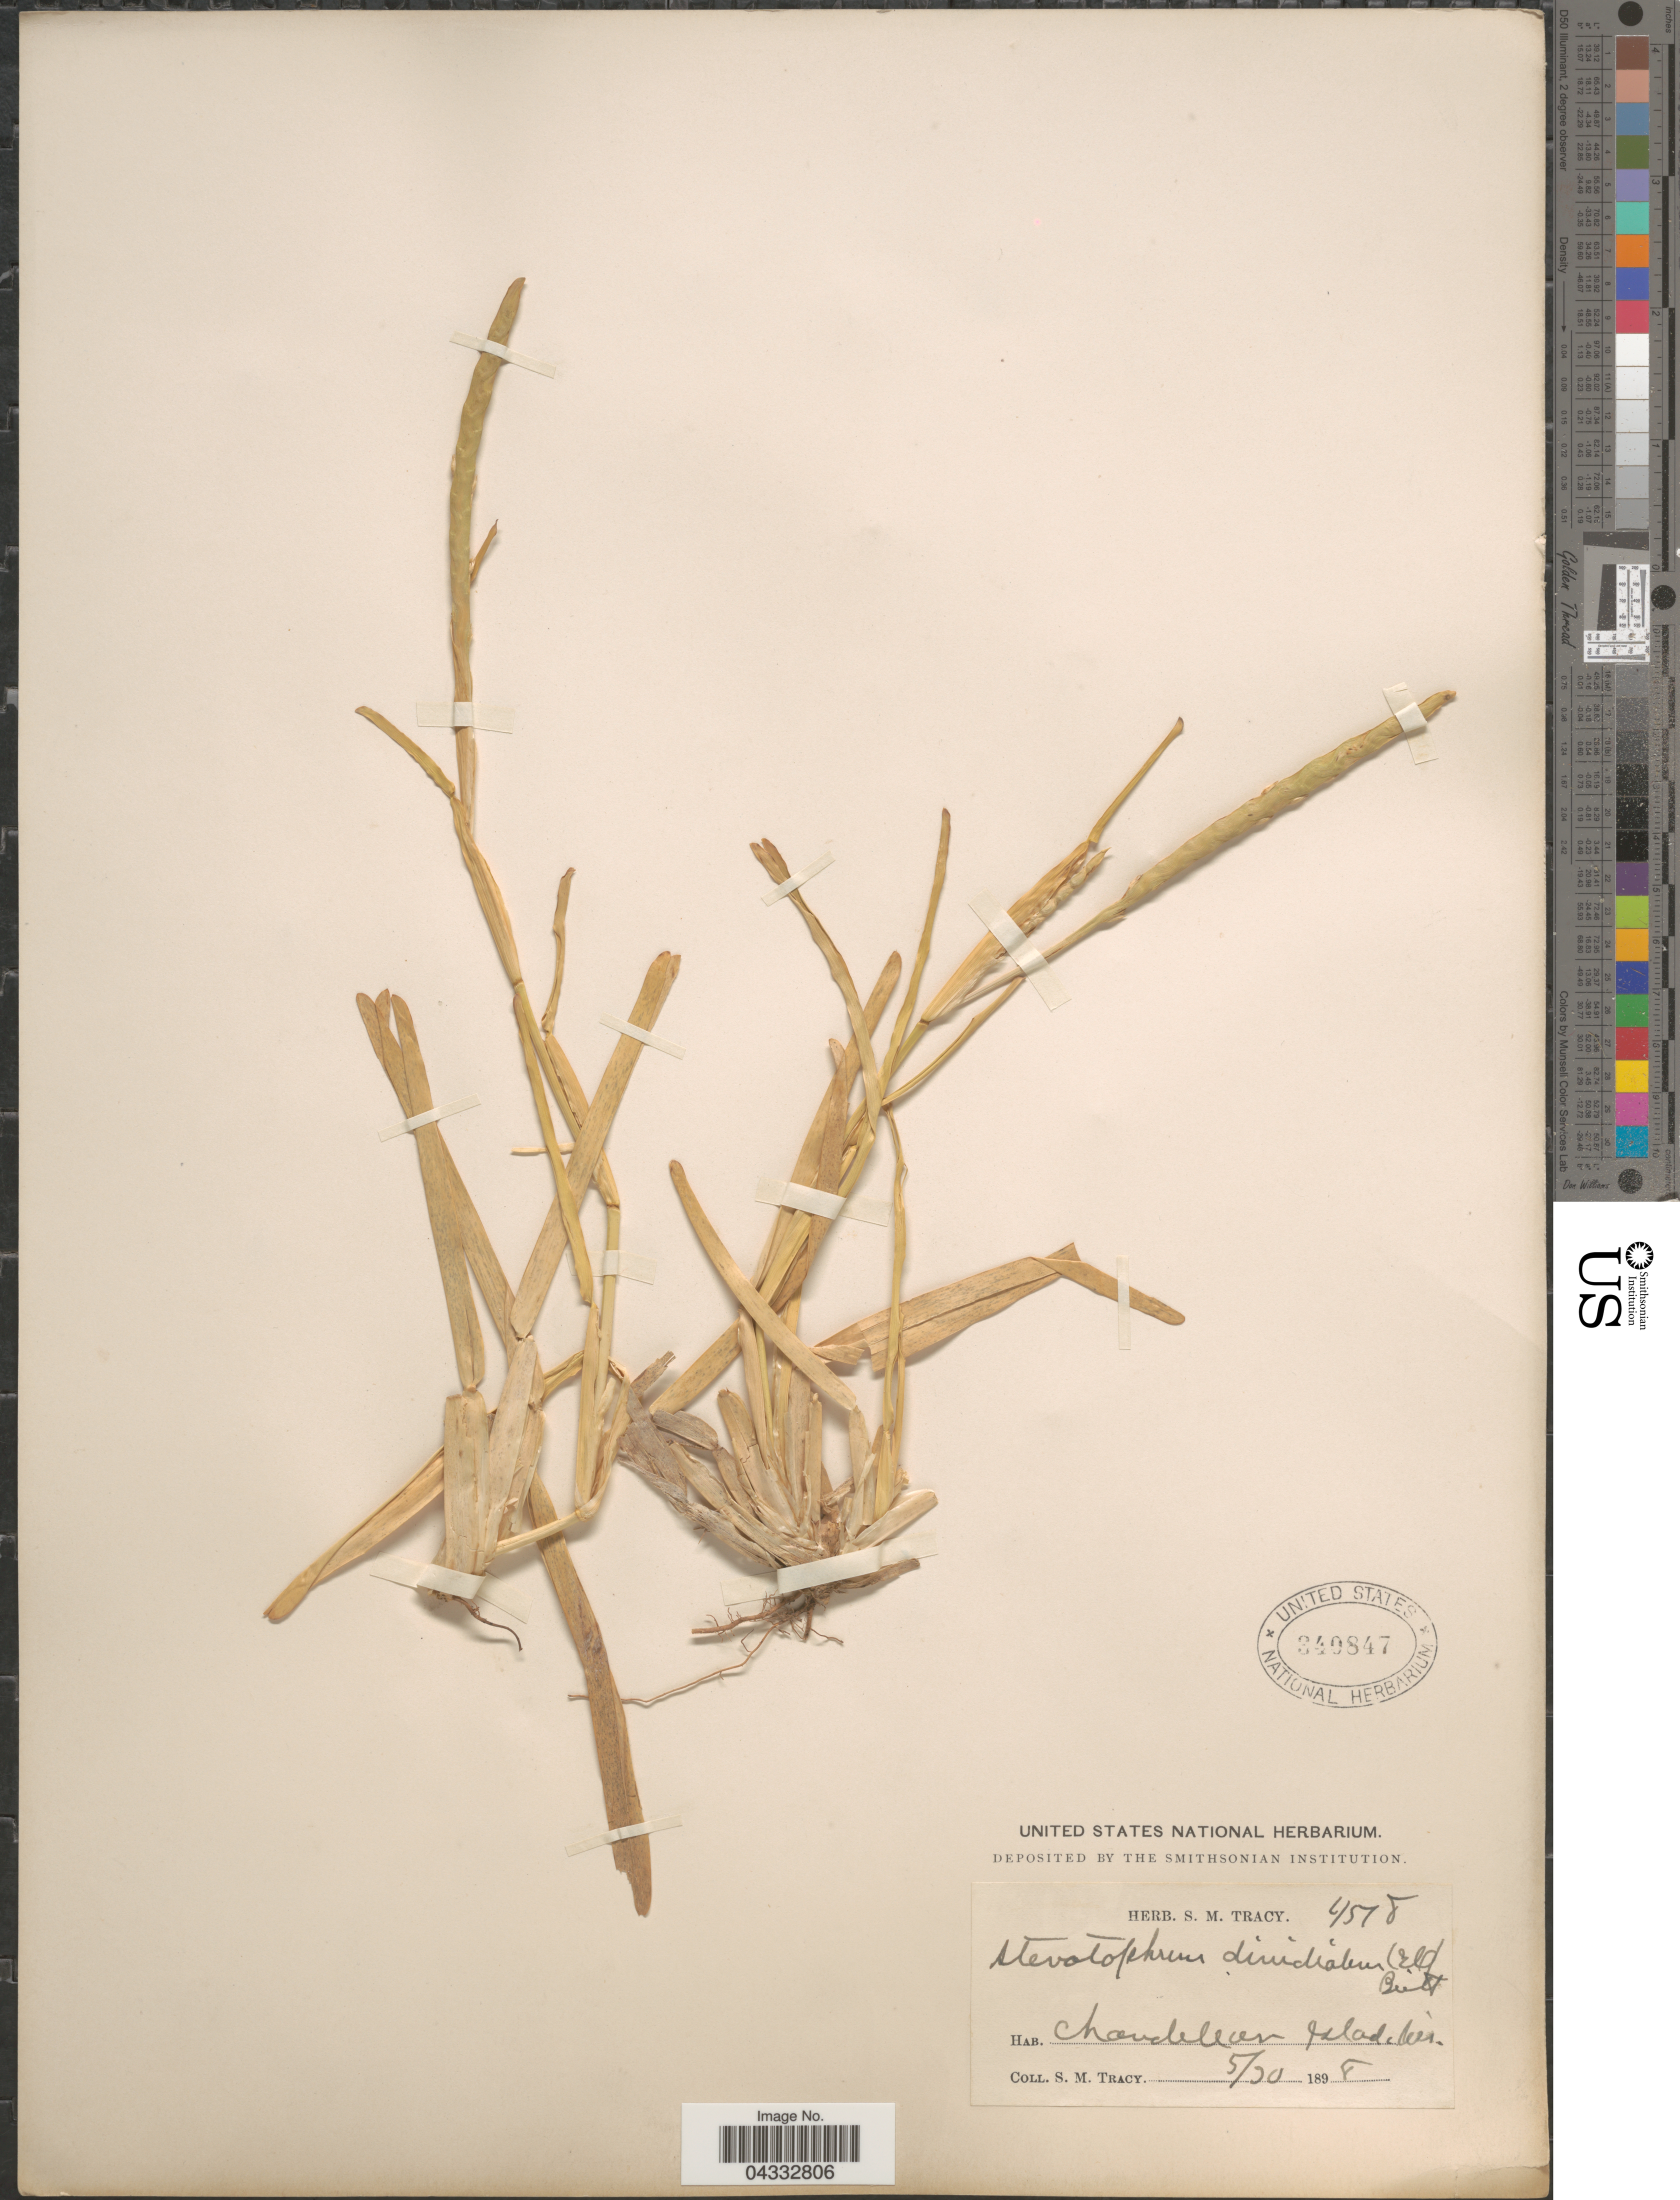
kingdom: Plantae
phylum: Tracheophyta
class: Liliopsida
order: Poales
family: Poaceae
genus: Stenotaphrum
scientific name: Stenotaphrum secundatum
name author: (Walter) Kuntze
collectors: S. M. Tracy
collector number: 4518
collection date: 1898-05-30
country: United States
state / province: Louisiana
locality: Chandeleur Island.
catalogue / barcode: US 340847